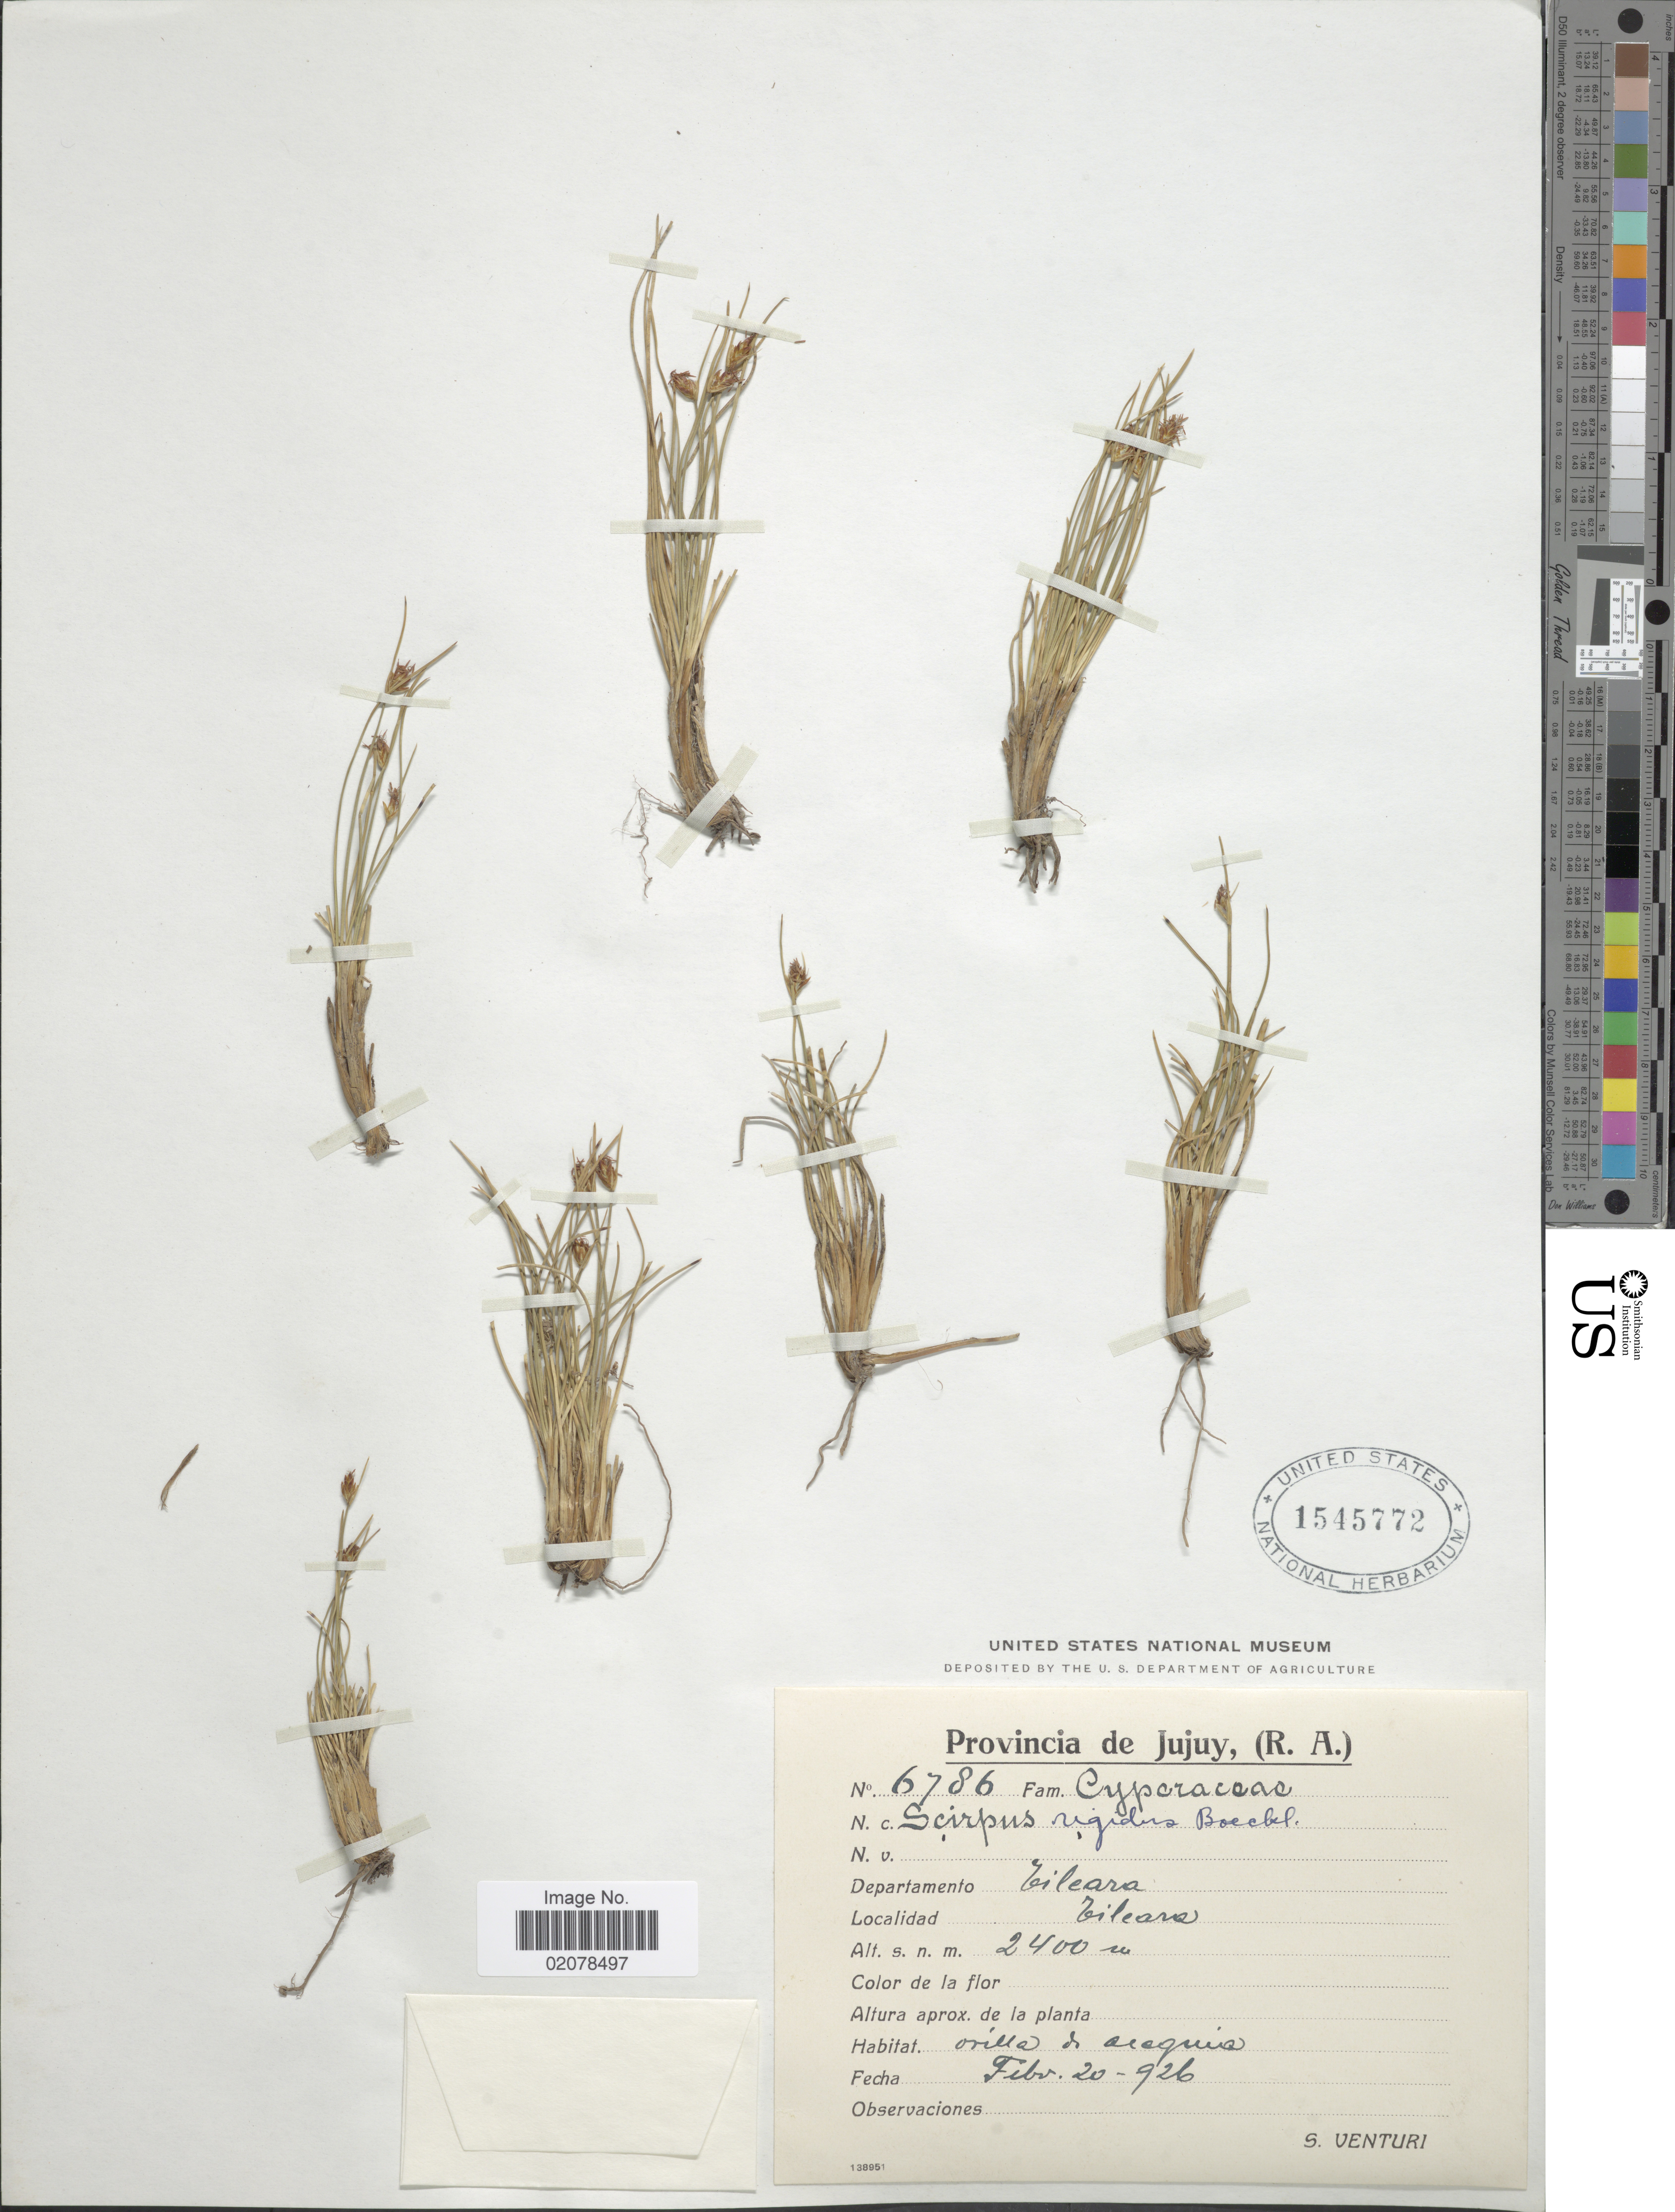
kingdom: Plantae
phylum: Tracheophyta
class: Liliopsida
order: Poales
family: Cyperaceae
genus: Trichophorum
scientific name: Trichophorum rigidum subsp. rigidum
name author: (Steud.) Goetgh. et al.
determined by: Strong, Mark T., (BOT), Smithsonian Institution - National Museum of Natural History (UNITED STATES)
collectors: S. Venturi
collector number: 6786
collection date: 1926-02-20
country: Argentina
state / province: Jujuy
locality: Departamento Tilcara, Tilcara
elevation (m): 2400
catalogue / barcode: US 1545772